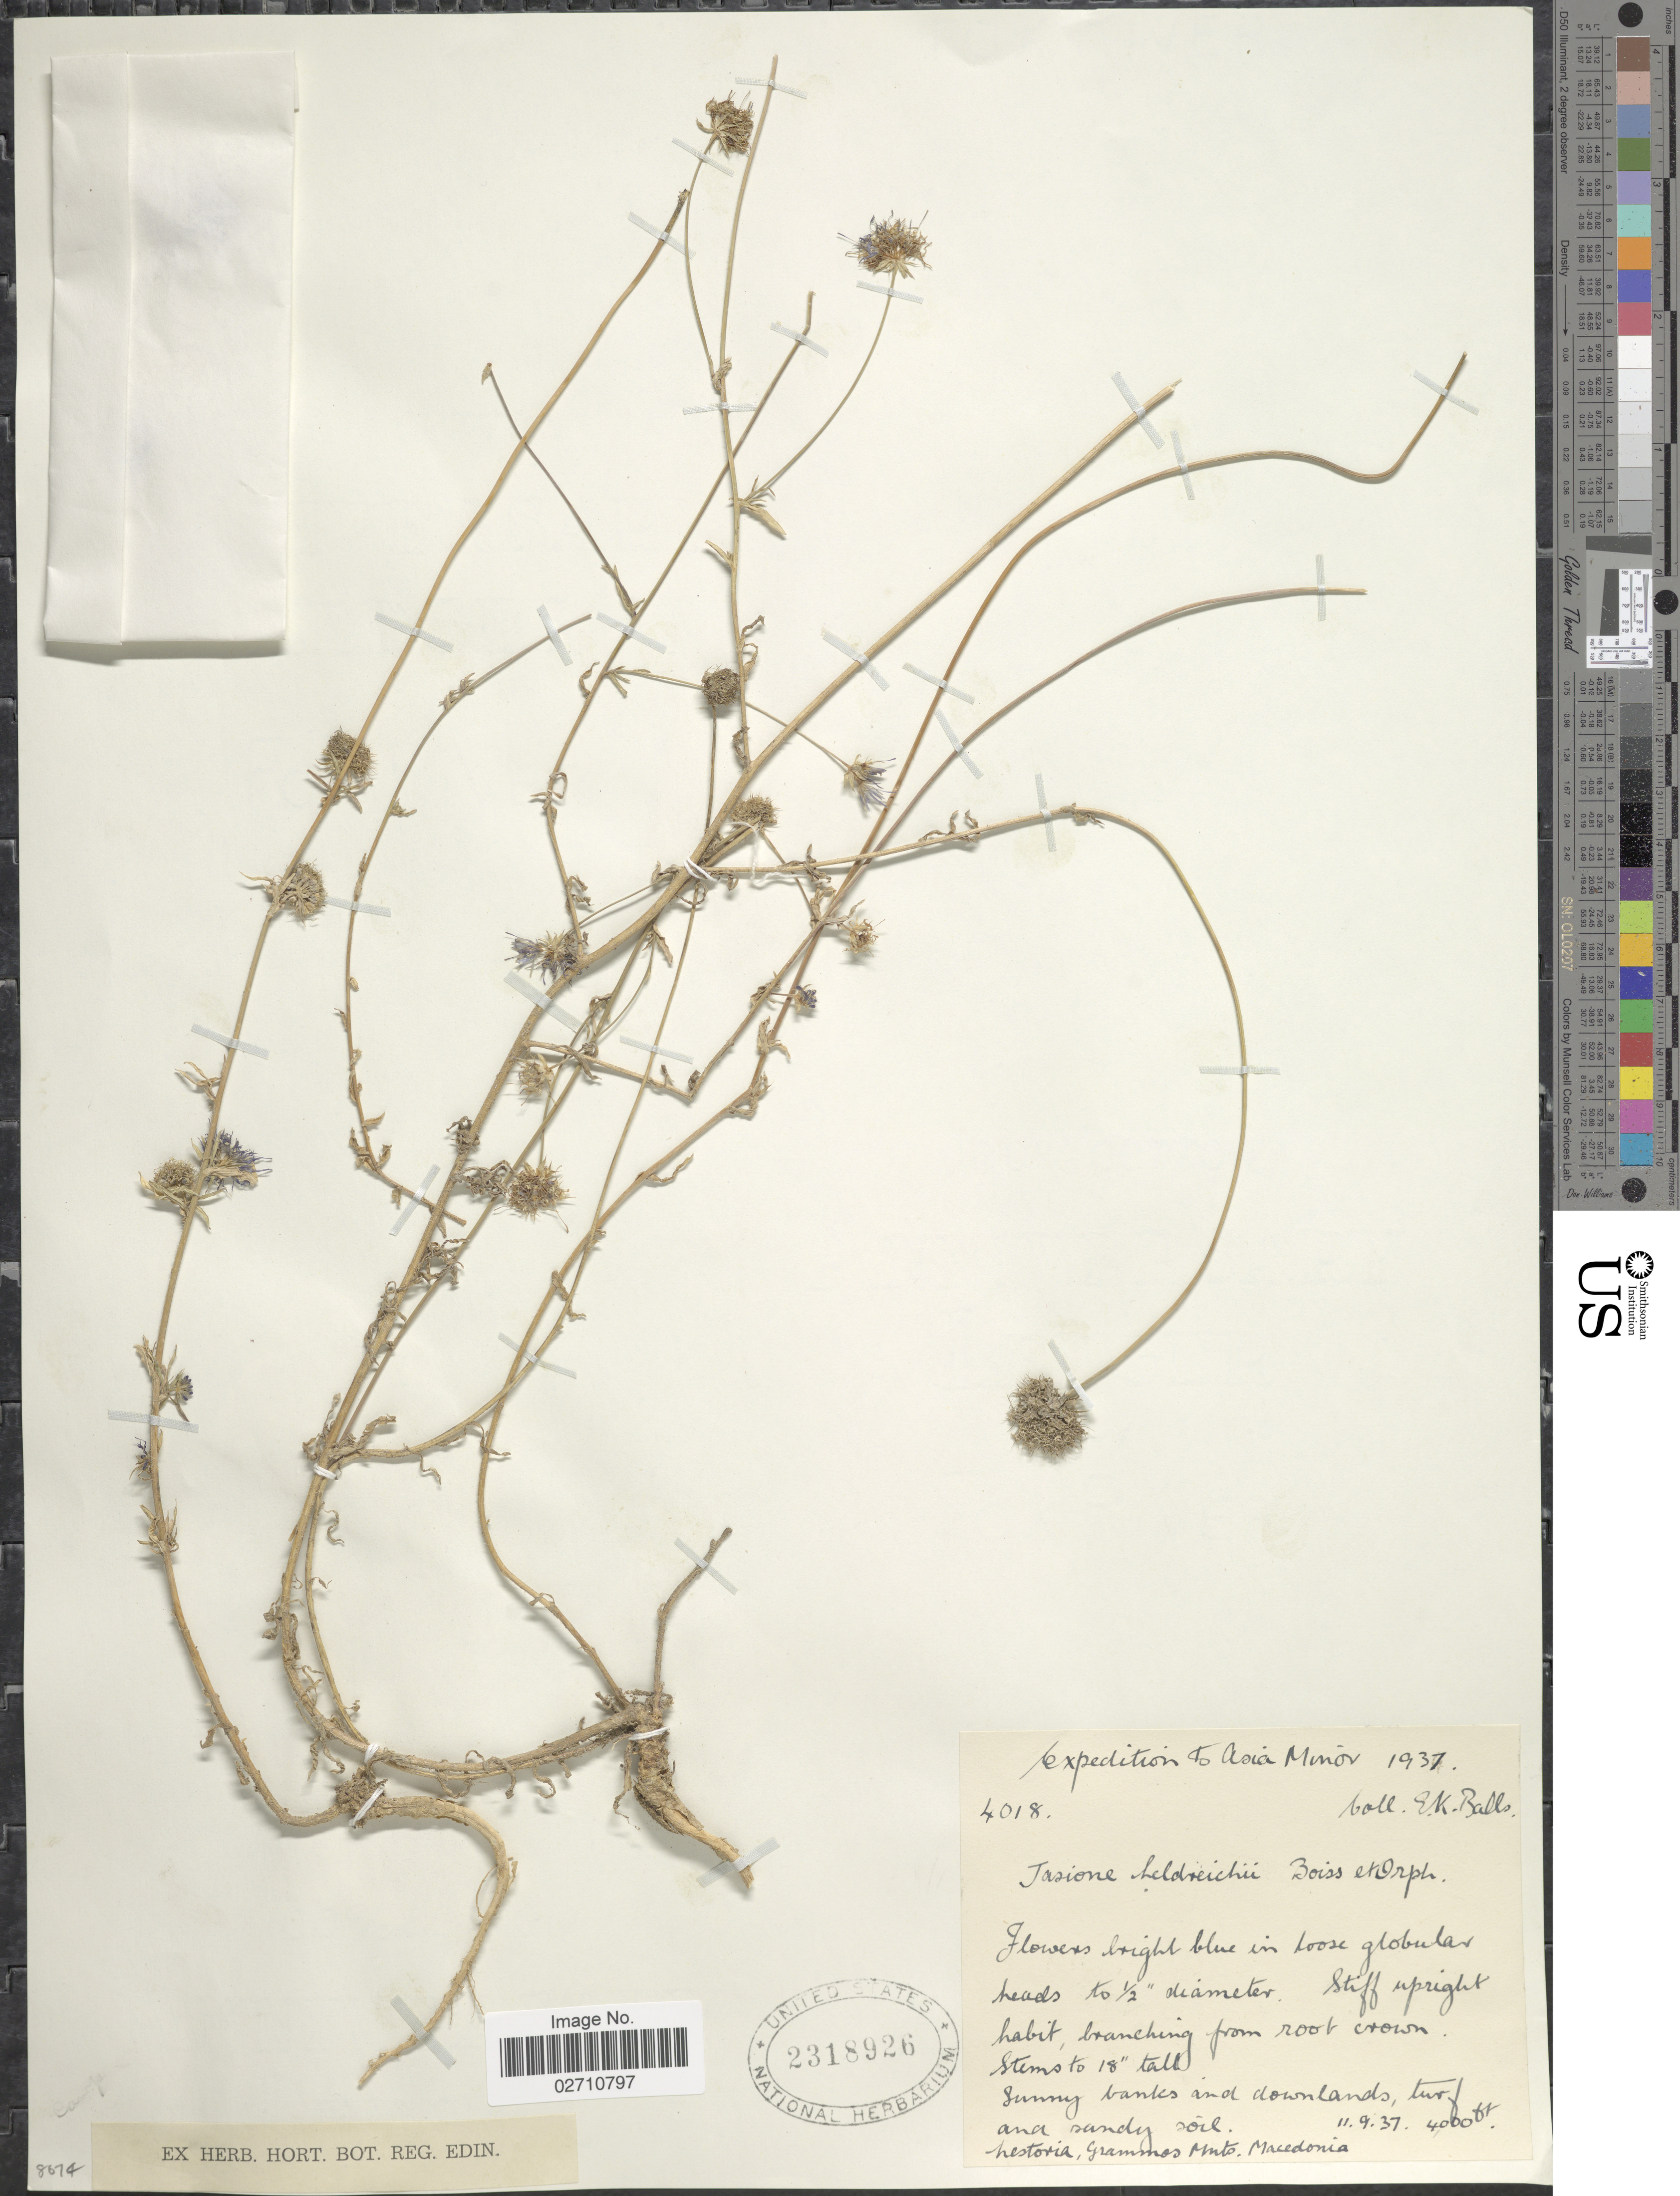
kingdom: Plantae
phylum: Tracheophyta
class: Magnoliopsida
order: Asterales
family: Campanulaceae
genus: Jasione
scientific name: Jasione heldreichii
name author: Boiss. & Orph.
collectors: E. K. Balls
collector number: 4018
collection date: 1937-09-11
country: Albania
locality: Asia Minor. Lestoria, Grammos Mnts. Macedonia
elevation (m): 1219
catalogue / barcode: US 2318926